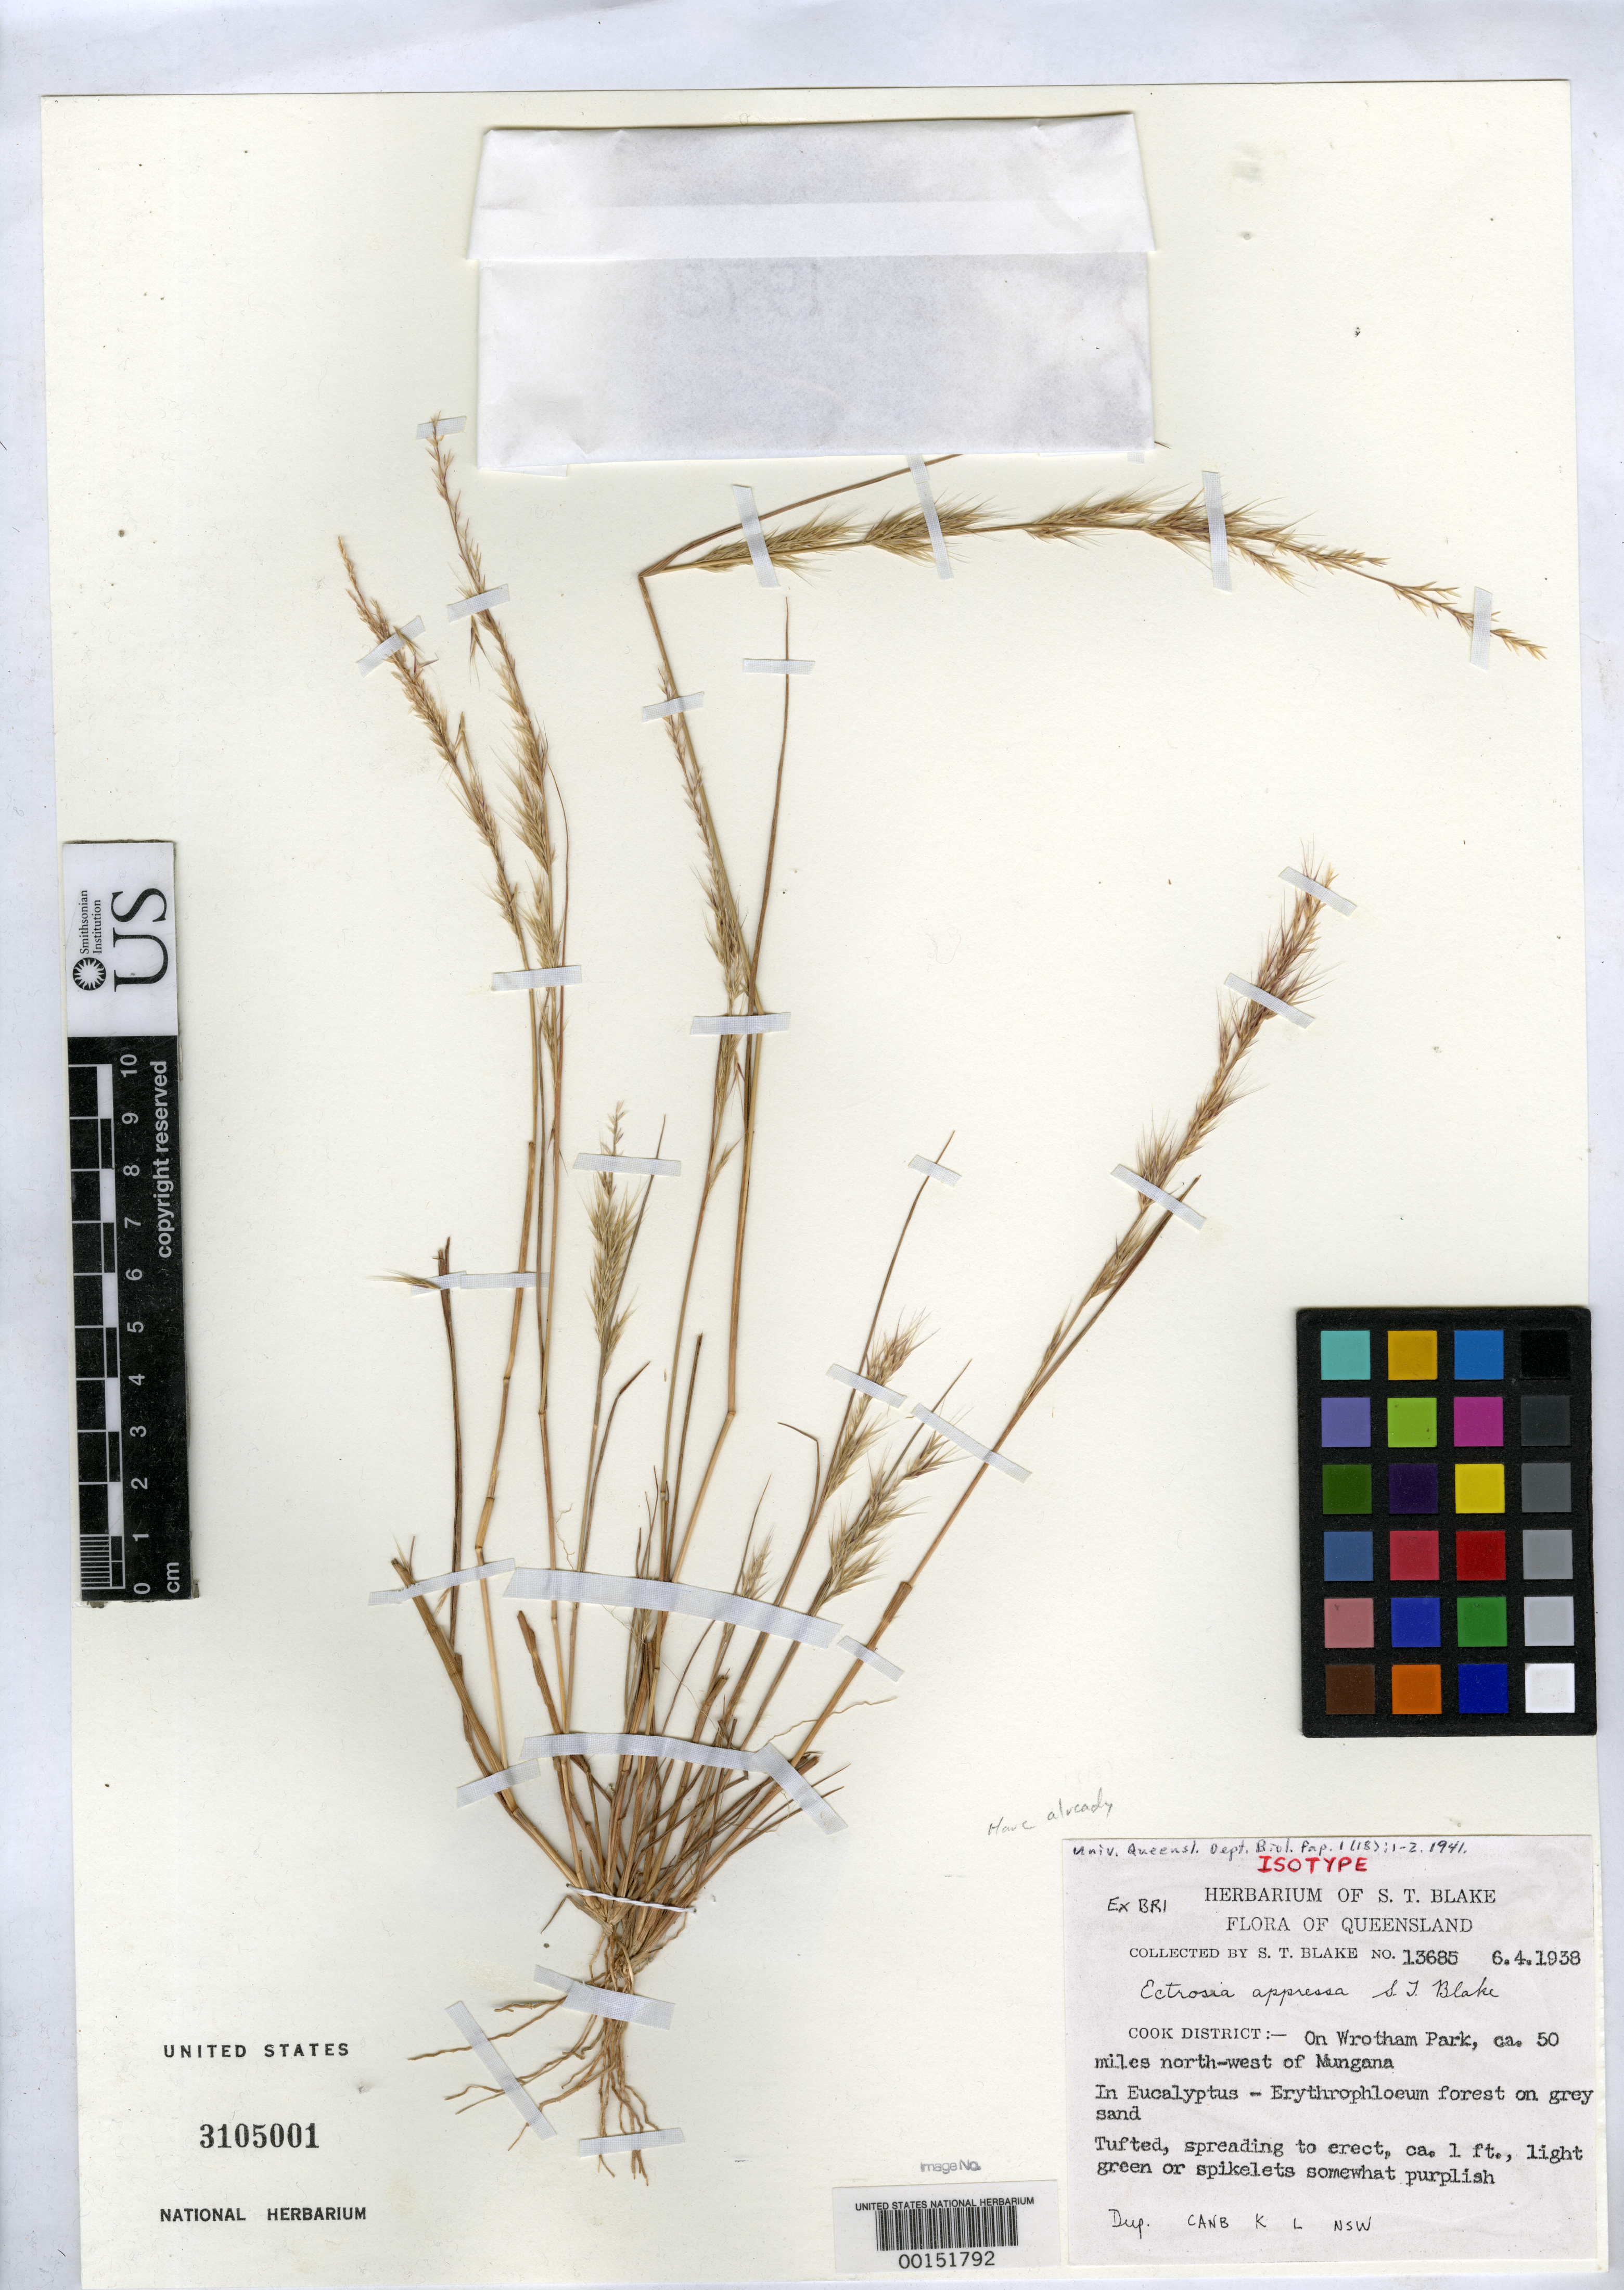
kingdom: Plantae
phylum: Tracheophyta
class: Liliopsida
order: Poales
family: Poaceae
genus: Ectrosia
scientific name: Ectrosia appressa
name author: S.T. Blake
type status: Isotype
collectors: S. T. Blake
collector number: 13685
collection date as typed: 06 Apr 1938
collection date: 1938-04-06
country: Australia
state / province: Queensland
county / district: Cook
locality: On Wrotham Park, ca. 50 mi NW of Mungana.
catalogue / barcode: US 3105001